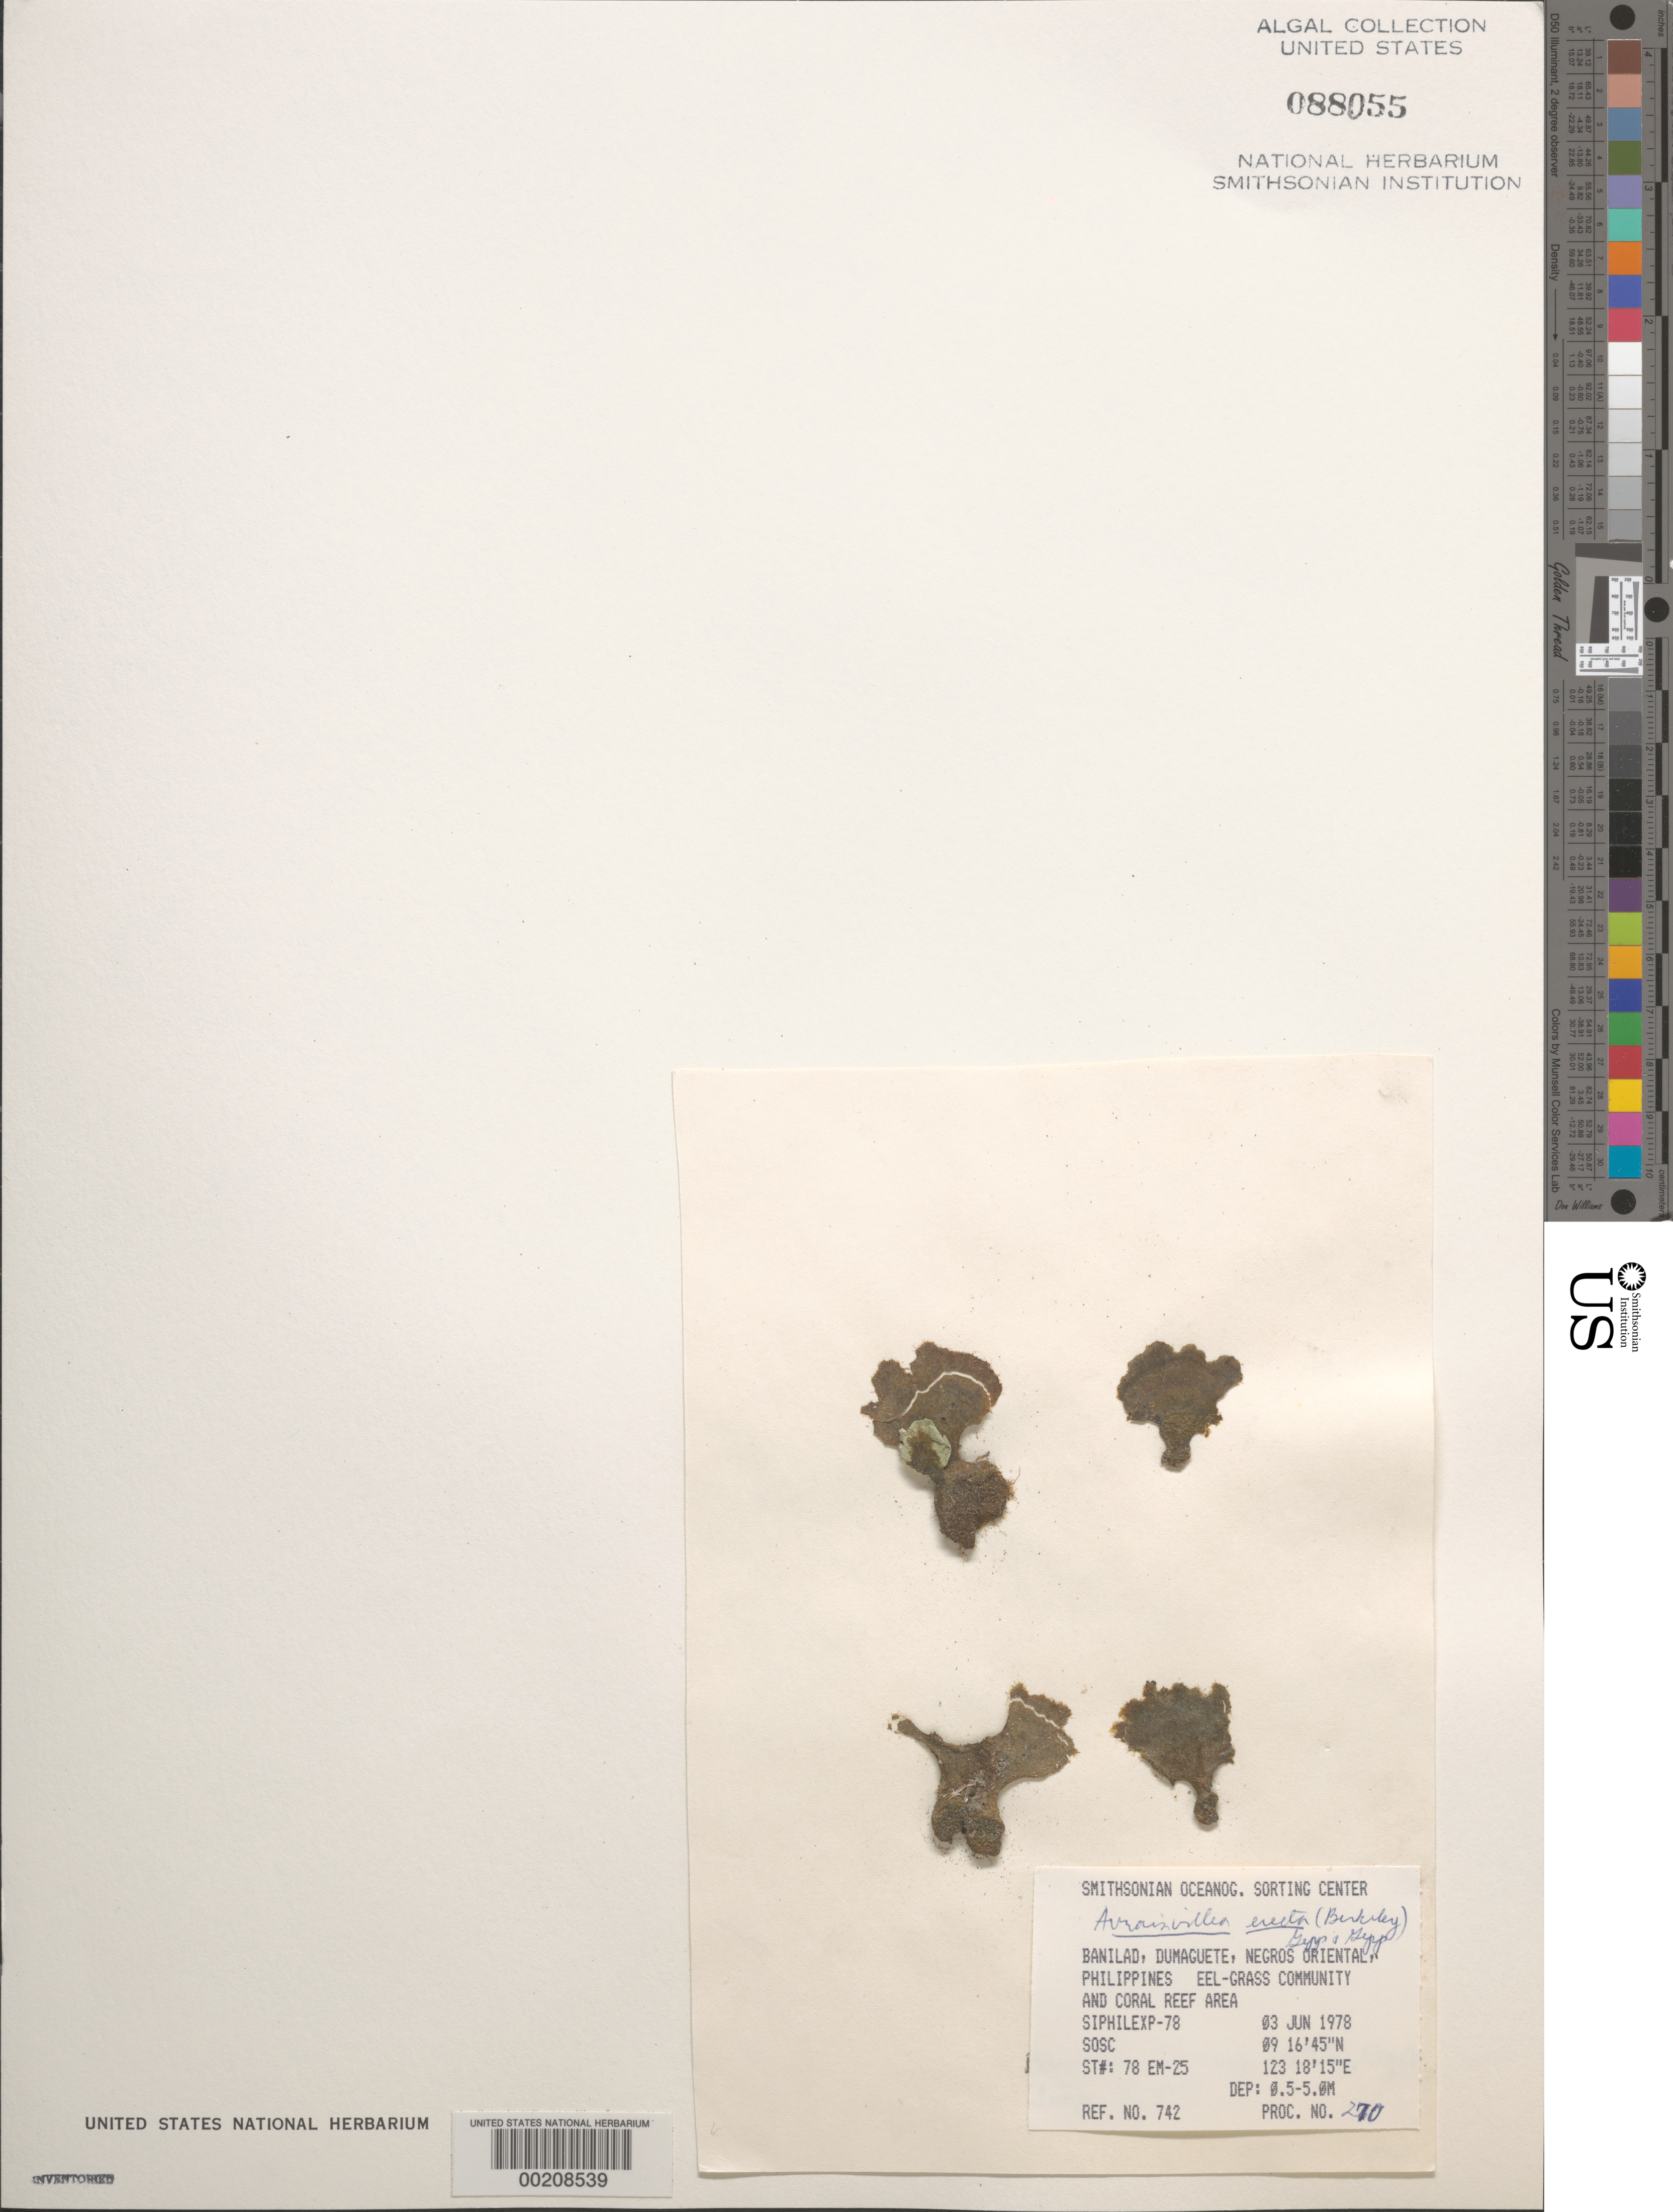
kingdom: Plantae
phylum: Chlorophyta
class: Ulvophyceae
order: Bryopsidales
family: Dichotomosiphonaceae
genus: Avrainvillea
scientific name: Avrainvillea erecta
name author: (M.J. Berkeley) A. Gepp & E. Gepp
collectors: SOSC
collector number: Station 78 Em-25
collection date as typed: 03 Jun 1978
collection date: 1978-06-03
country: Philippines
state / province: Central Visayas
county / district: Negros Oriental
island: Negros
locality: Banilad, Dumaguete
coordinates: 09 16'45"N, 123 18'15"E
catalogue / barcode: US 88055